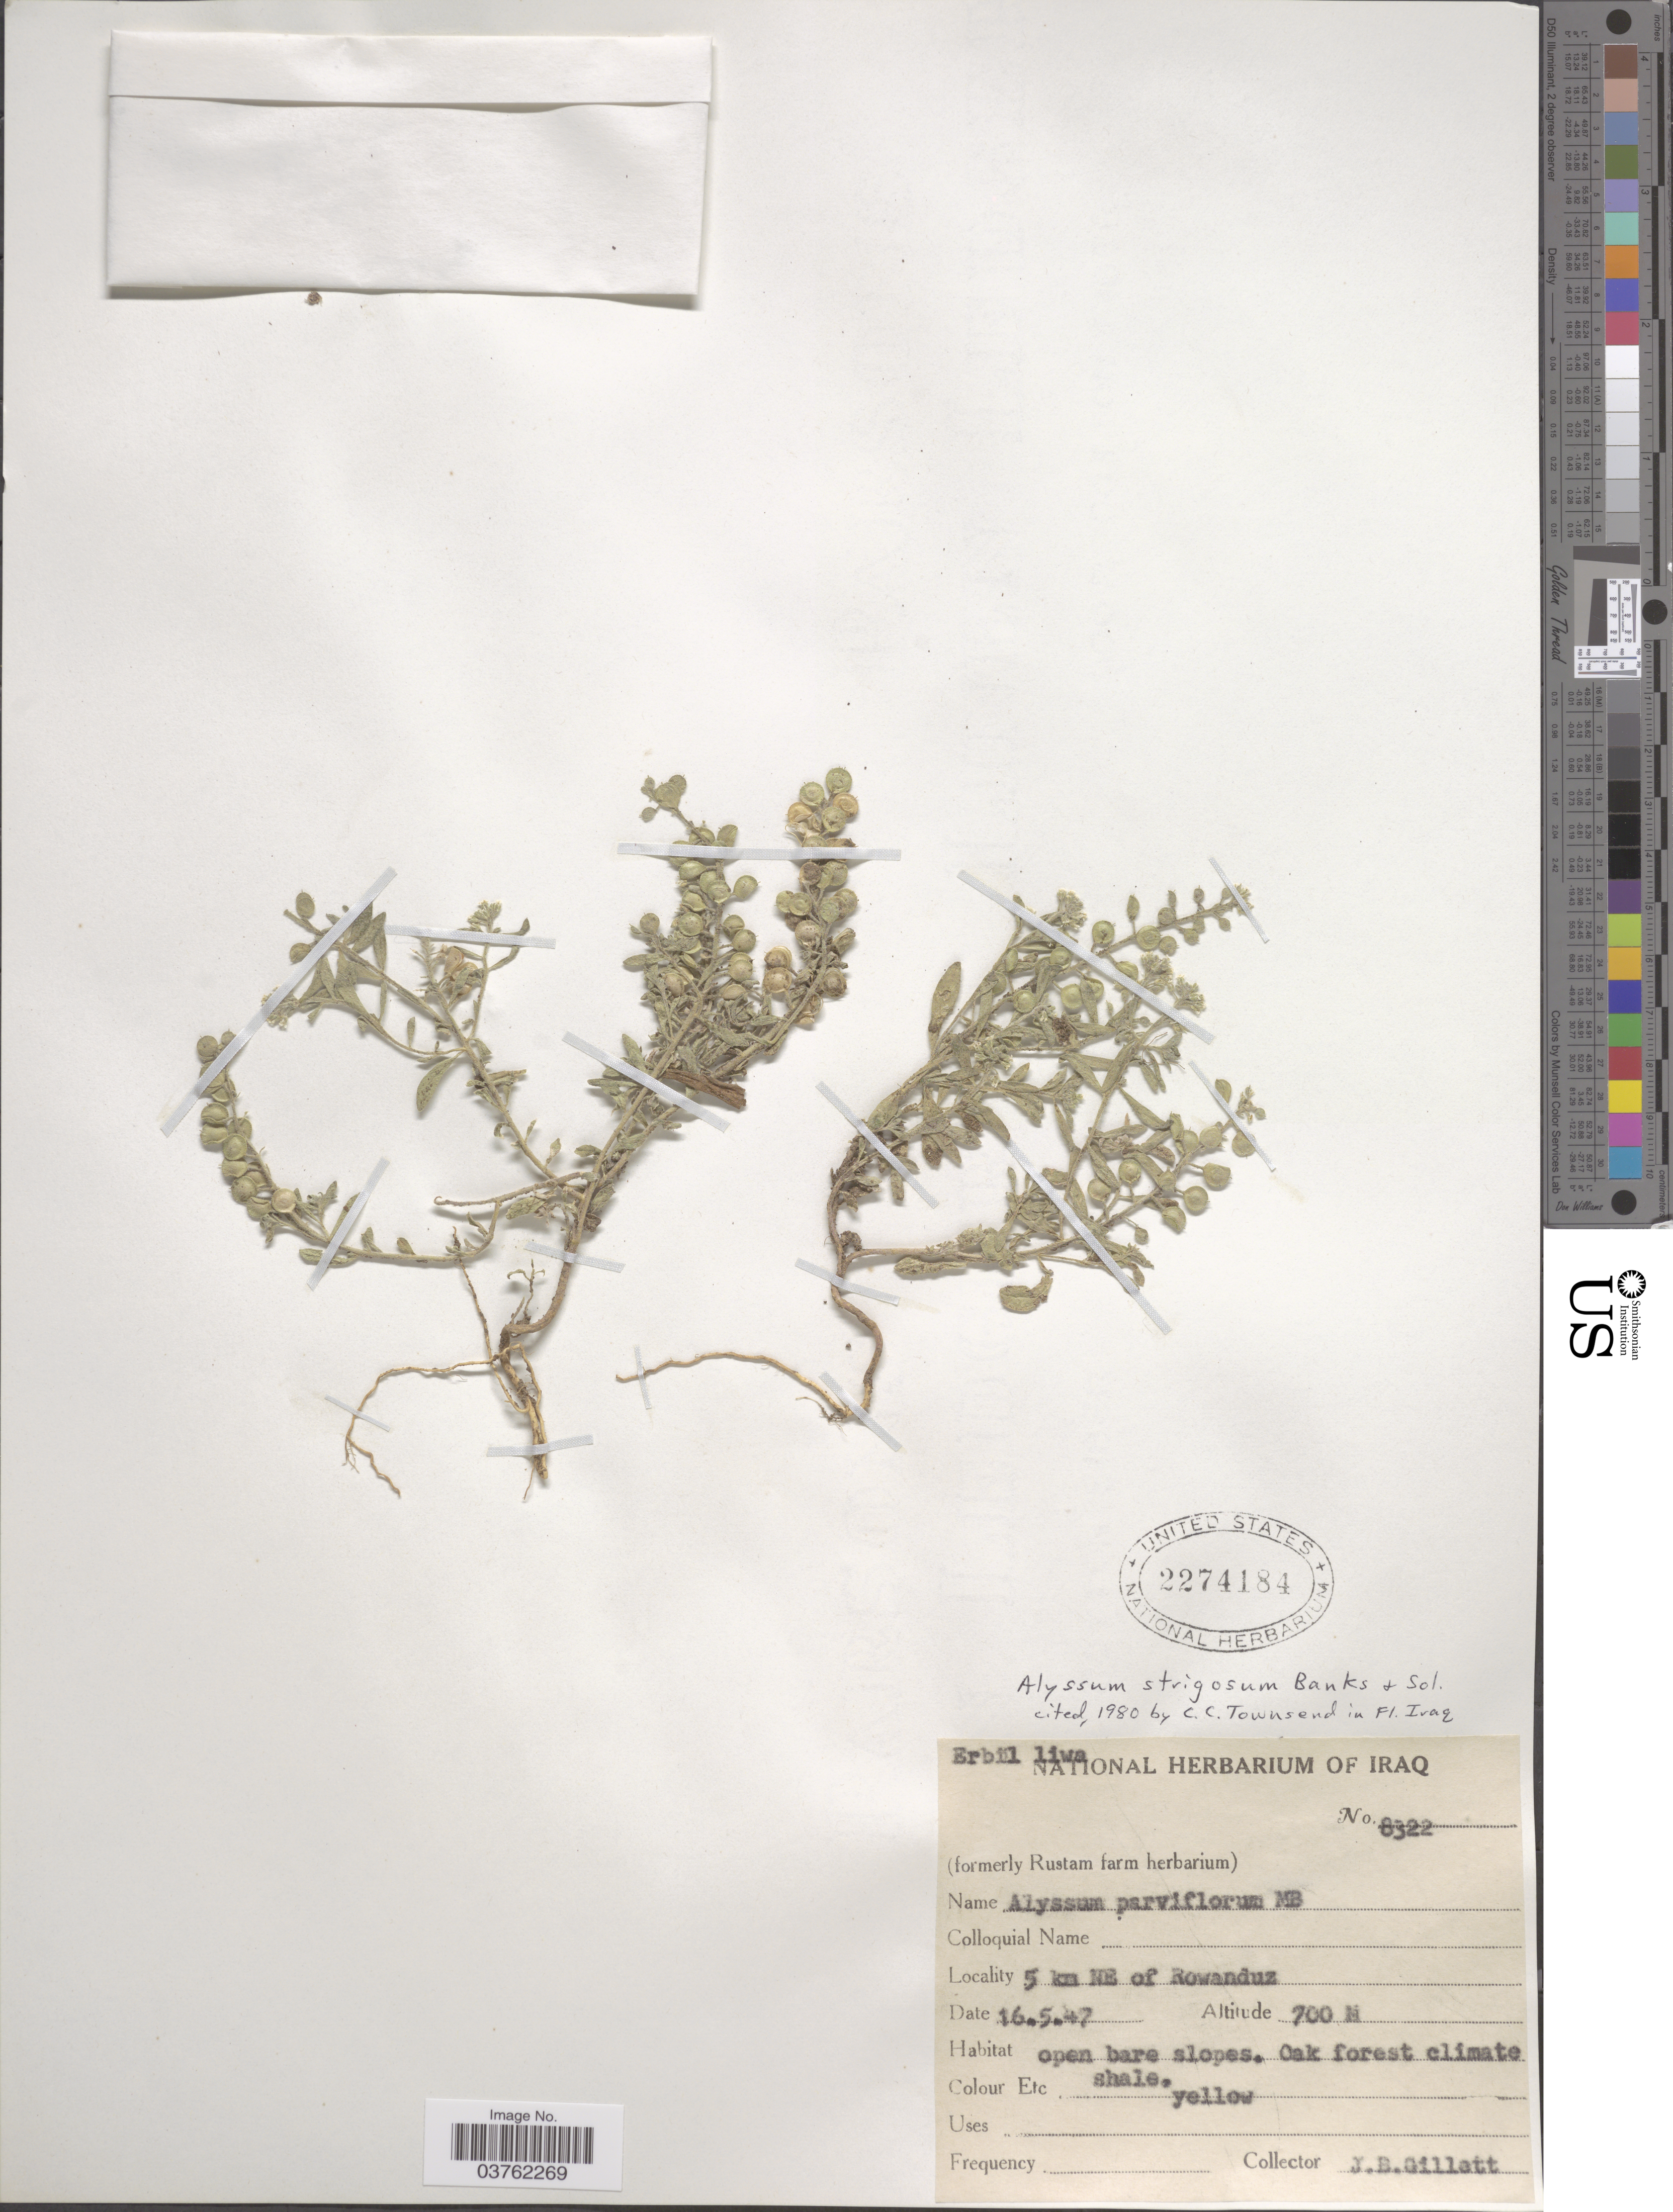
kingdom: Plantae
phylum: Tracheophyta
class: Magnoliopsida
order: Brassicales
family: Brassicaceae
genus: Alyssum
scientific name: Alyssum strigosum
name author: Banks & Sol.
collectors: J. B. Gillett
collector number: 8322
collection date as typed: Transcribed d/m/y: 16/5/47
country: Iraq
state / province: Arbīl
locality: Erbil liwa. 5 km NE of Rowanduz.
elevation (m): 700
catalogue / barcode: US 2274184